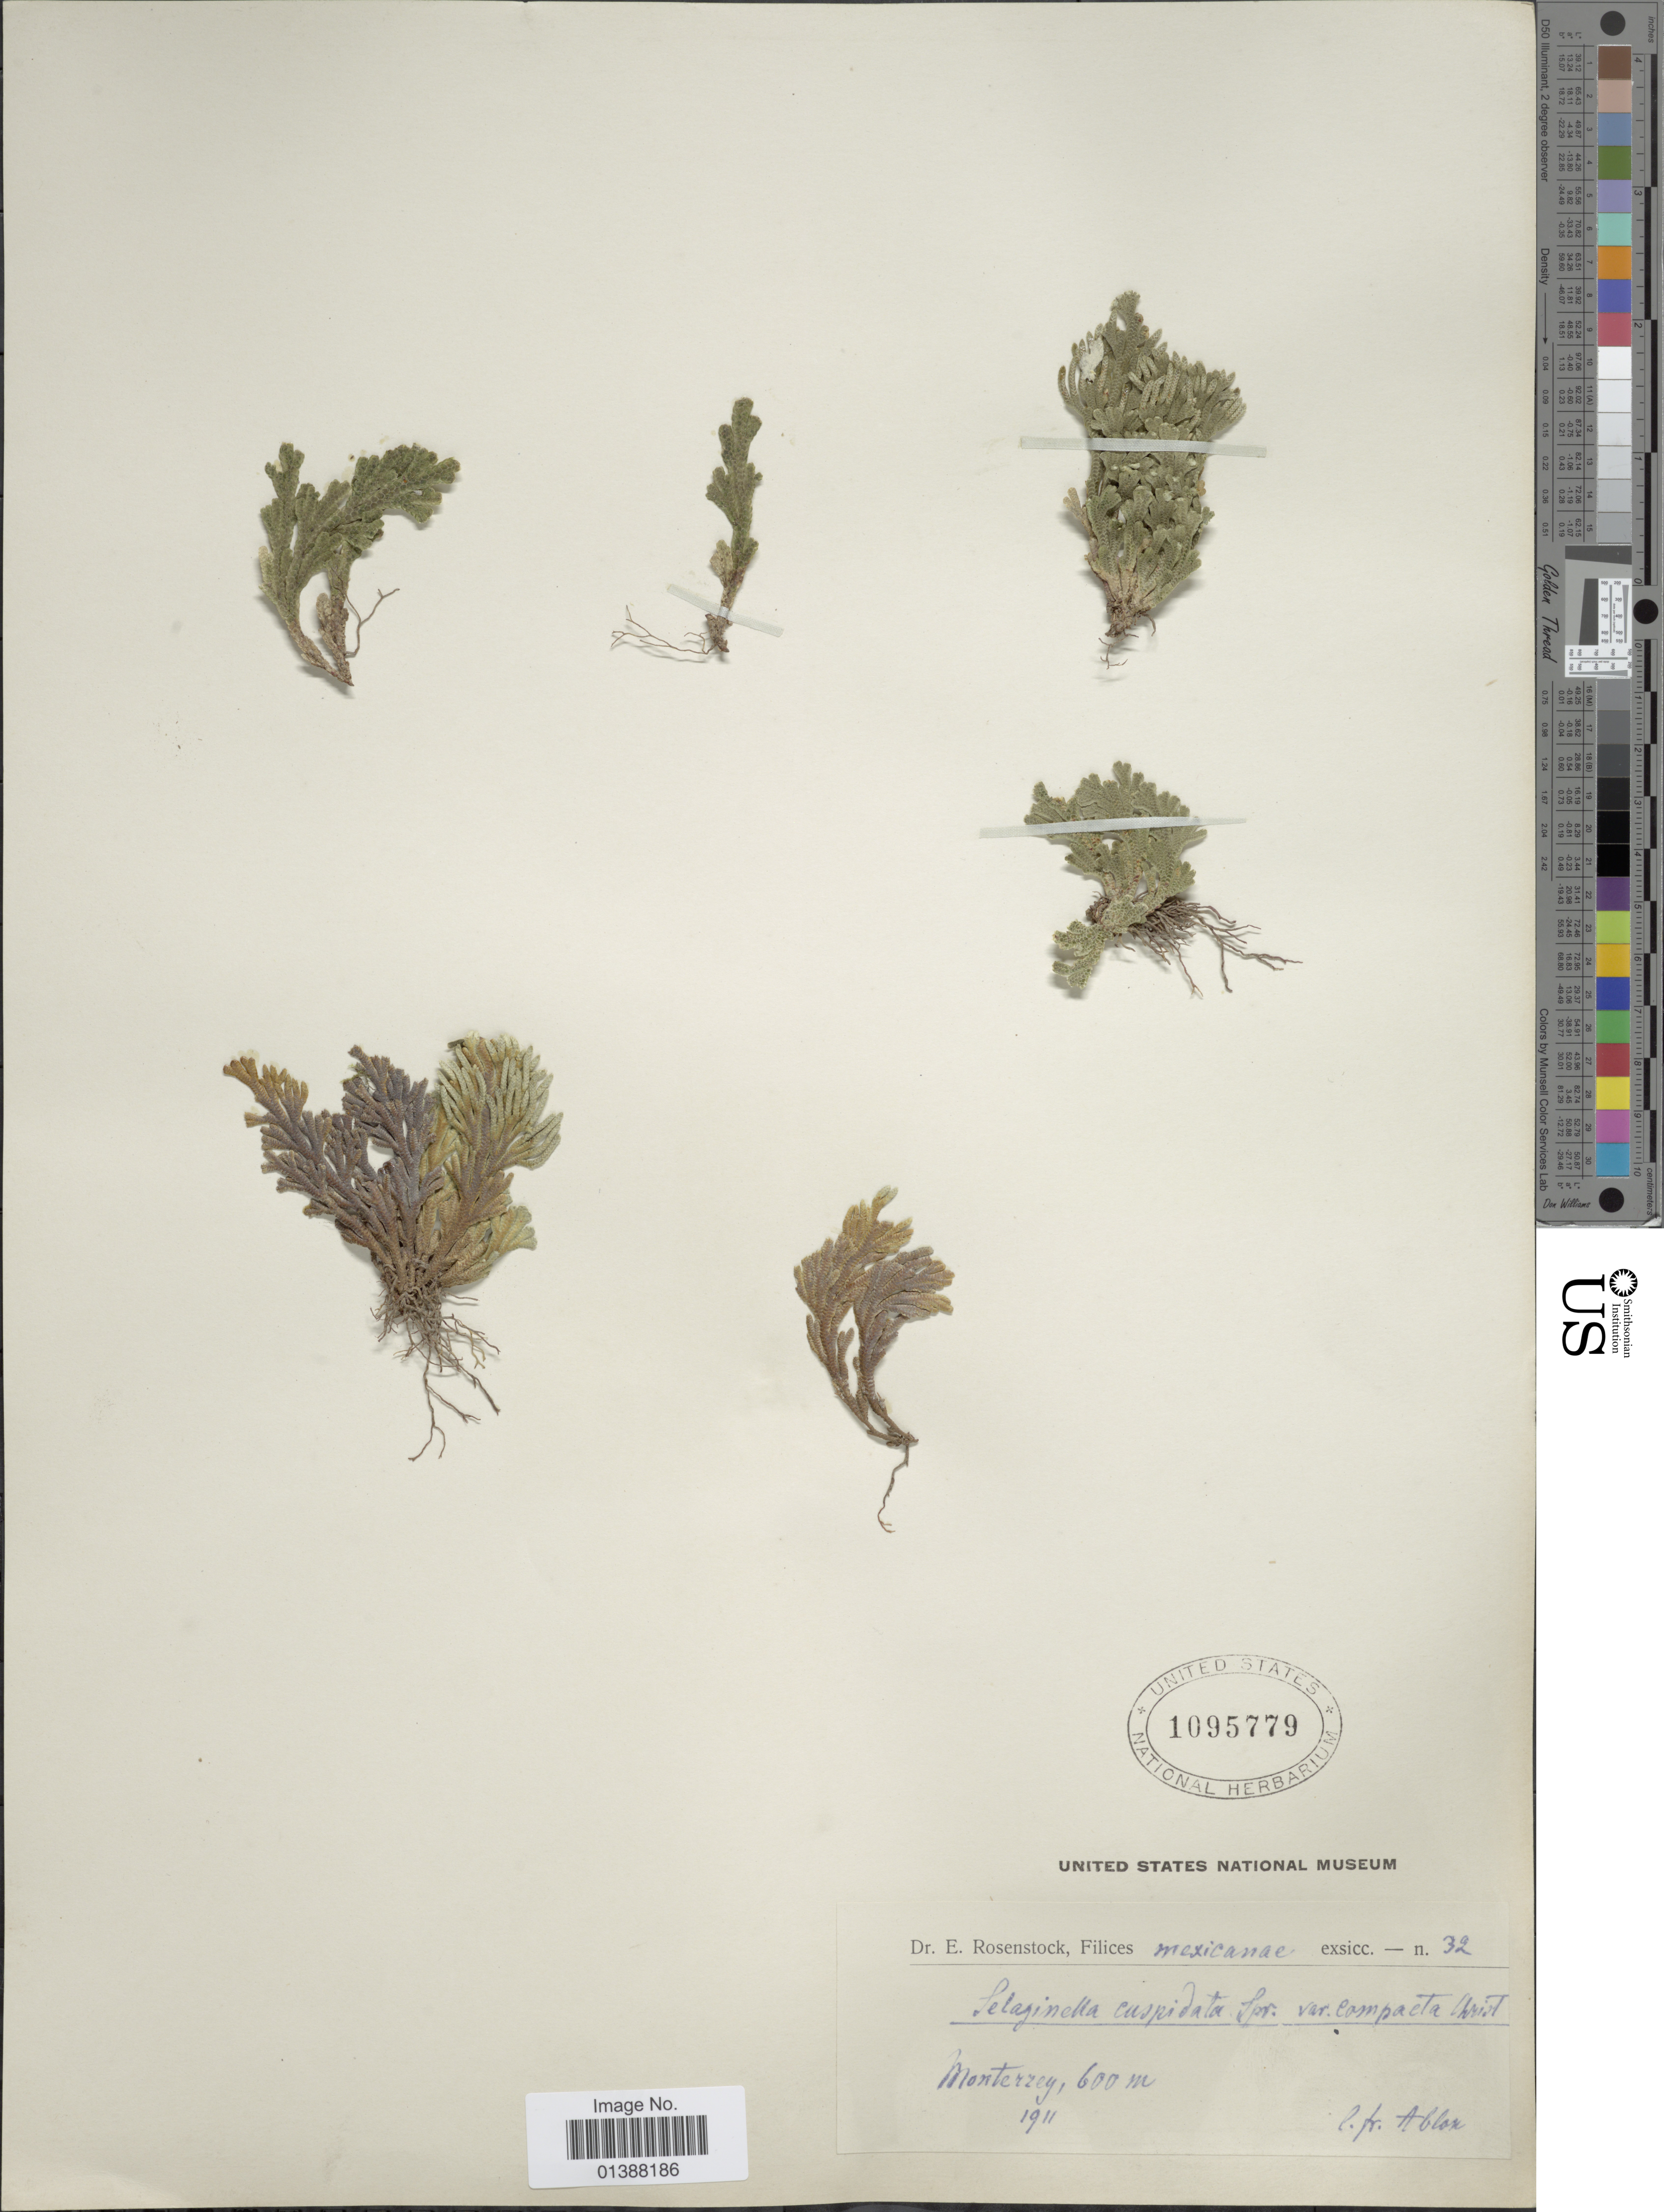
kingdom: Plantae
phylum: Tracheophyta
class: Lycopodiopsida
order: Selaginellales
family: Selaginellaceae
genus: Selaginella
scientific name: Selaginella lepidophylla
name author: (Hook. & Grev.) Spring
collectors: Bro. Abbon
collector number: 32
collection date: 1911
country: Mexico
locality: Monterrey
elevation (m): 600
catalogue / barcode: US 1095779